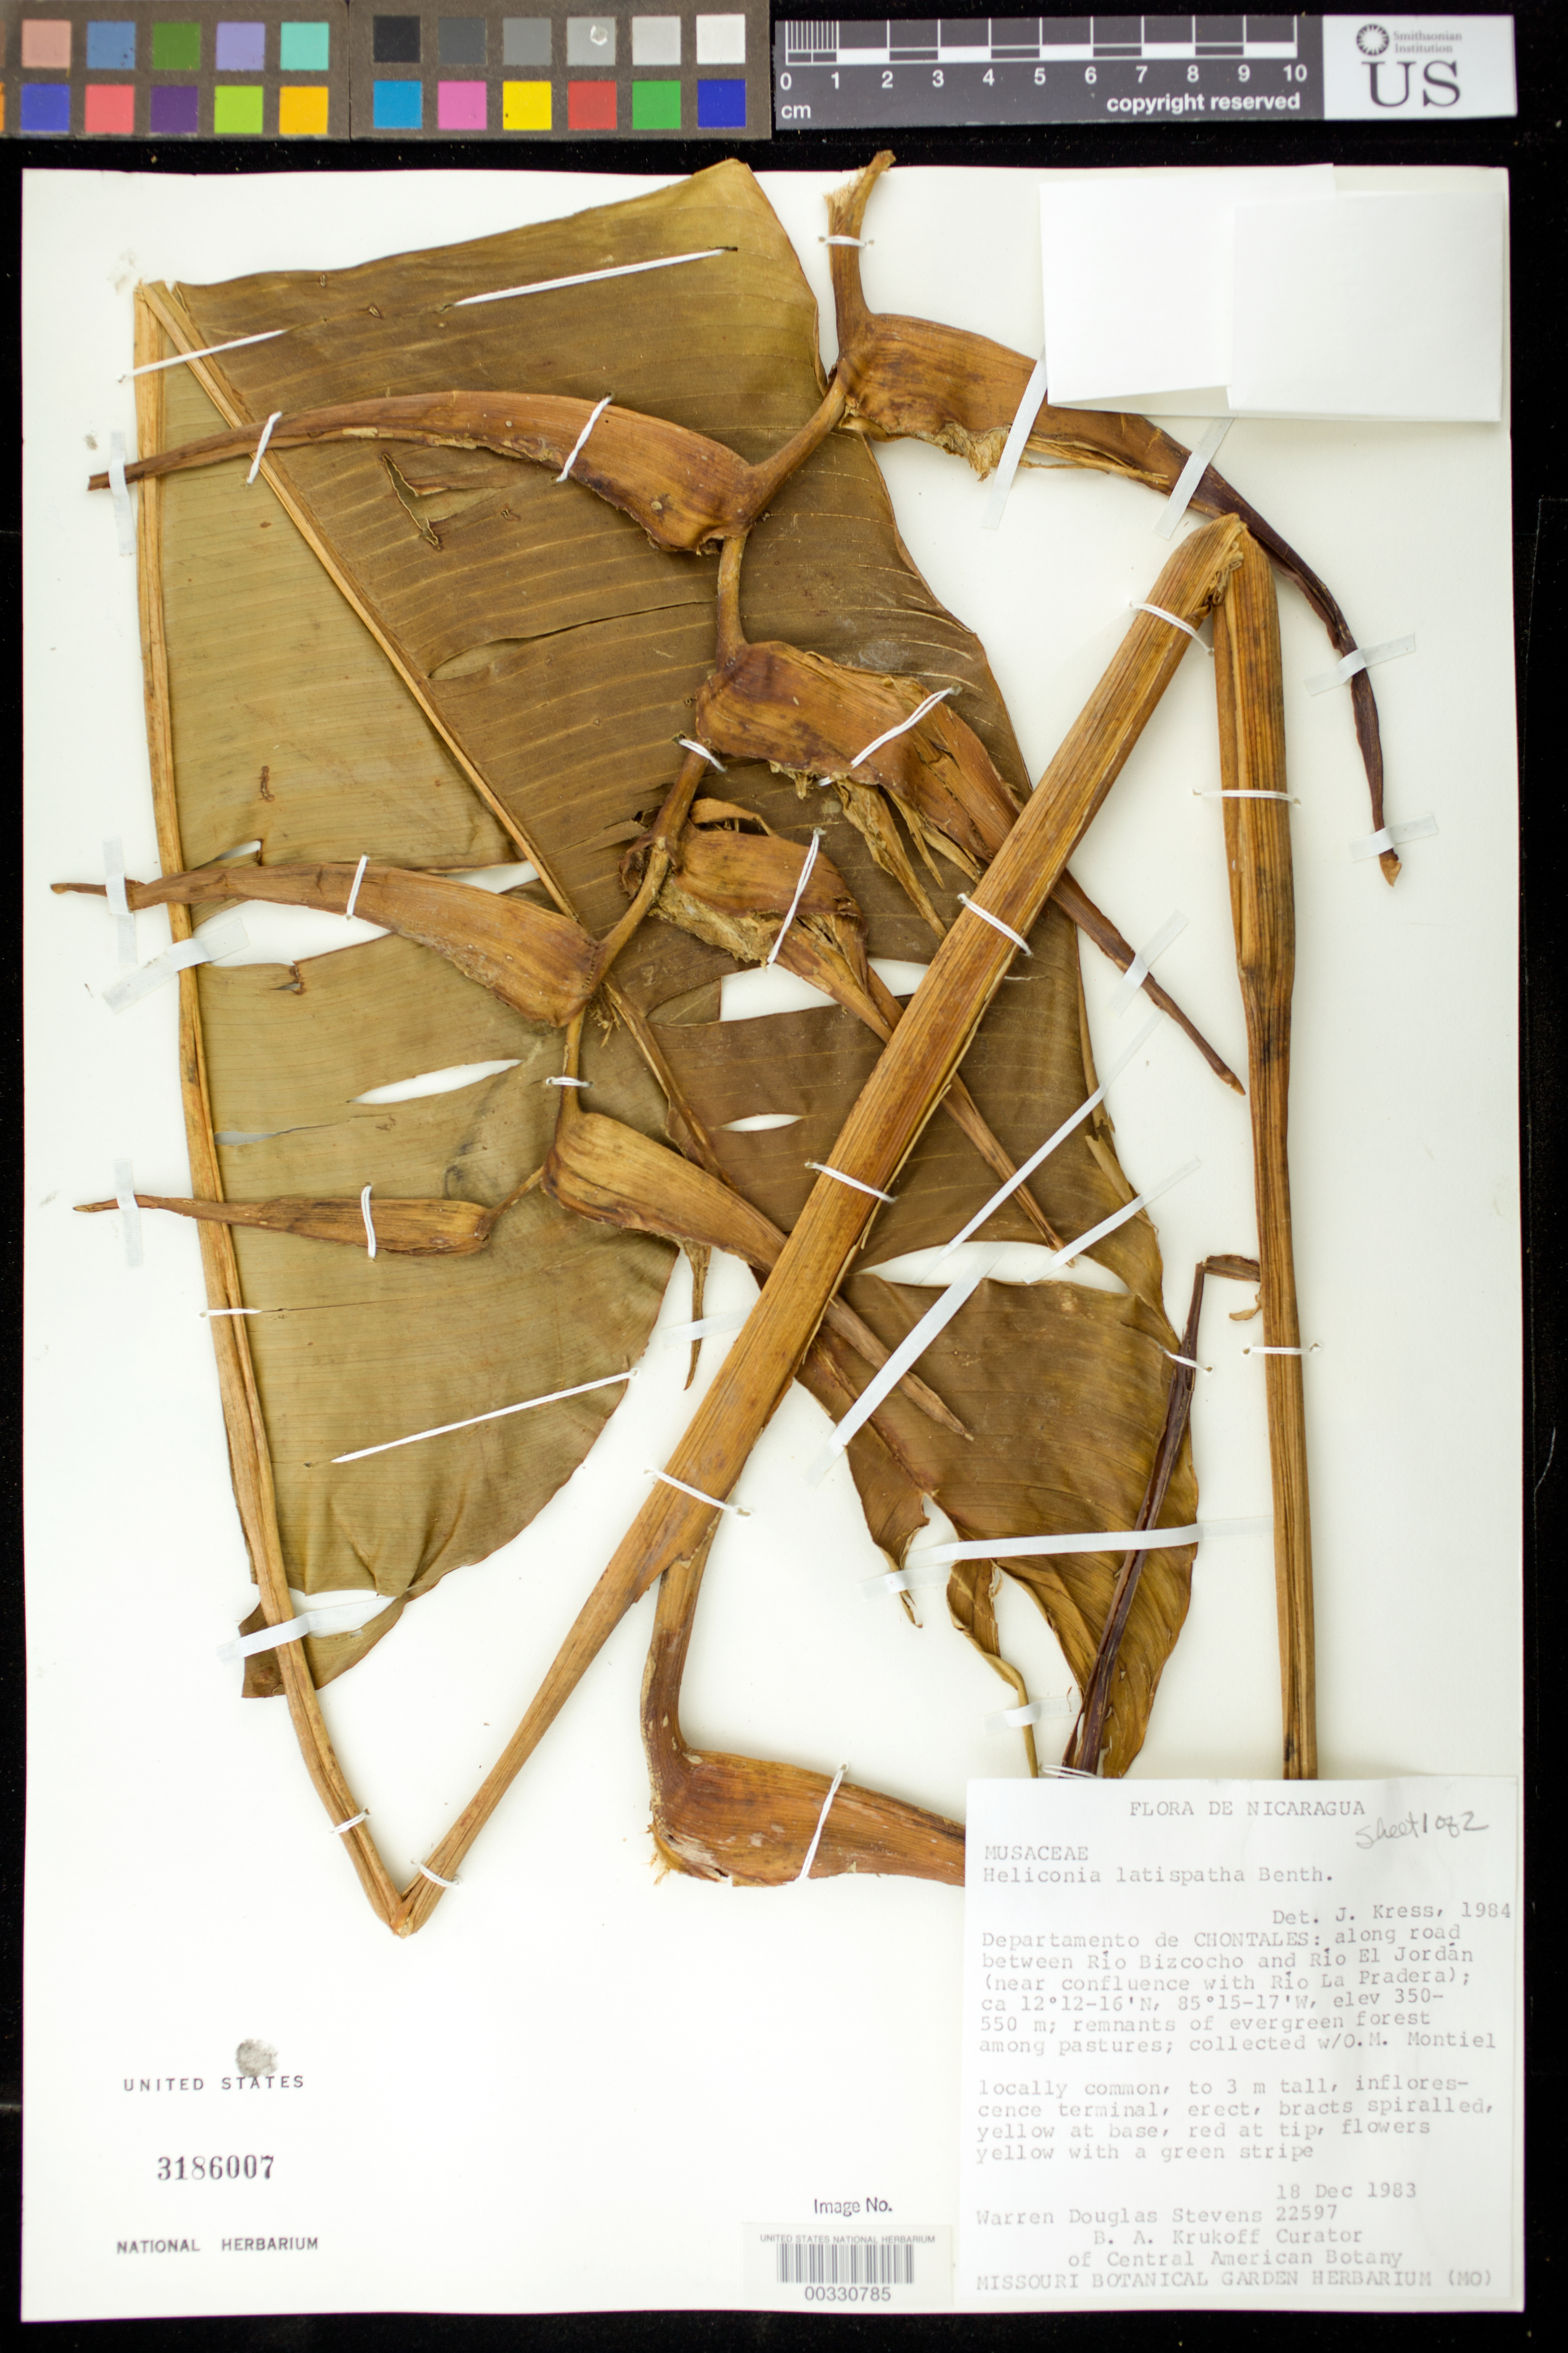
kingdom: Plantae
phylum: Tracheophyta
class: Liliopsida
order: Zingiberales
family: Heliconiaceae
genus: Heliconia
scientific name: Heliconia latispatha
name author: Benth.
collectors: W. D. Stevens & O. Montiel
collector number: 22597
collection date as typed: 18 Dec 1983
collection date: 1983-12-18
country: Nicaragua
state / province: Chontales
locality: Along road between rio bizcocho and rio el jordan (near confluence with rio la pradera)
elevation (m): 350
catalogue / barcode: US 3186007